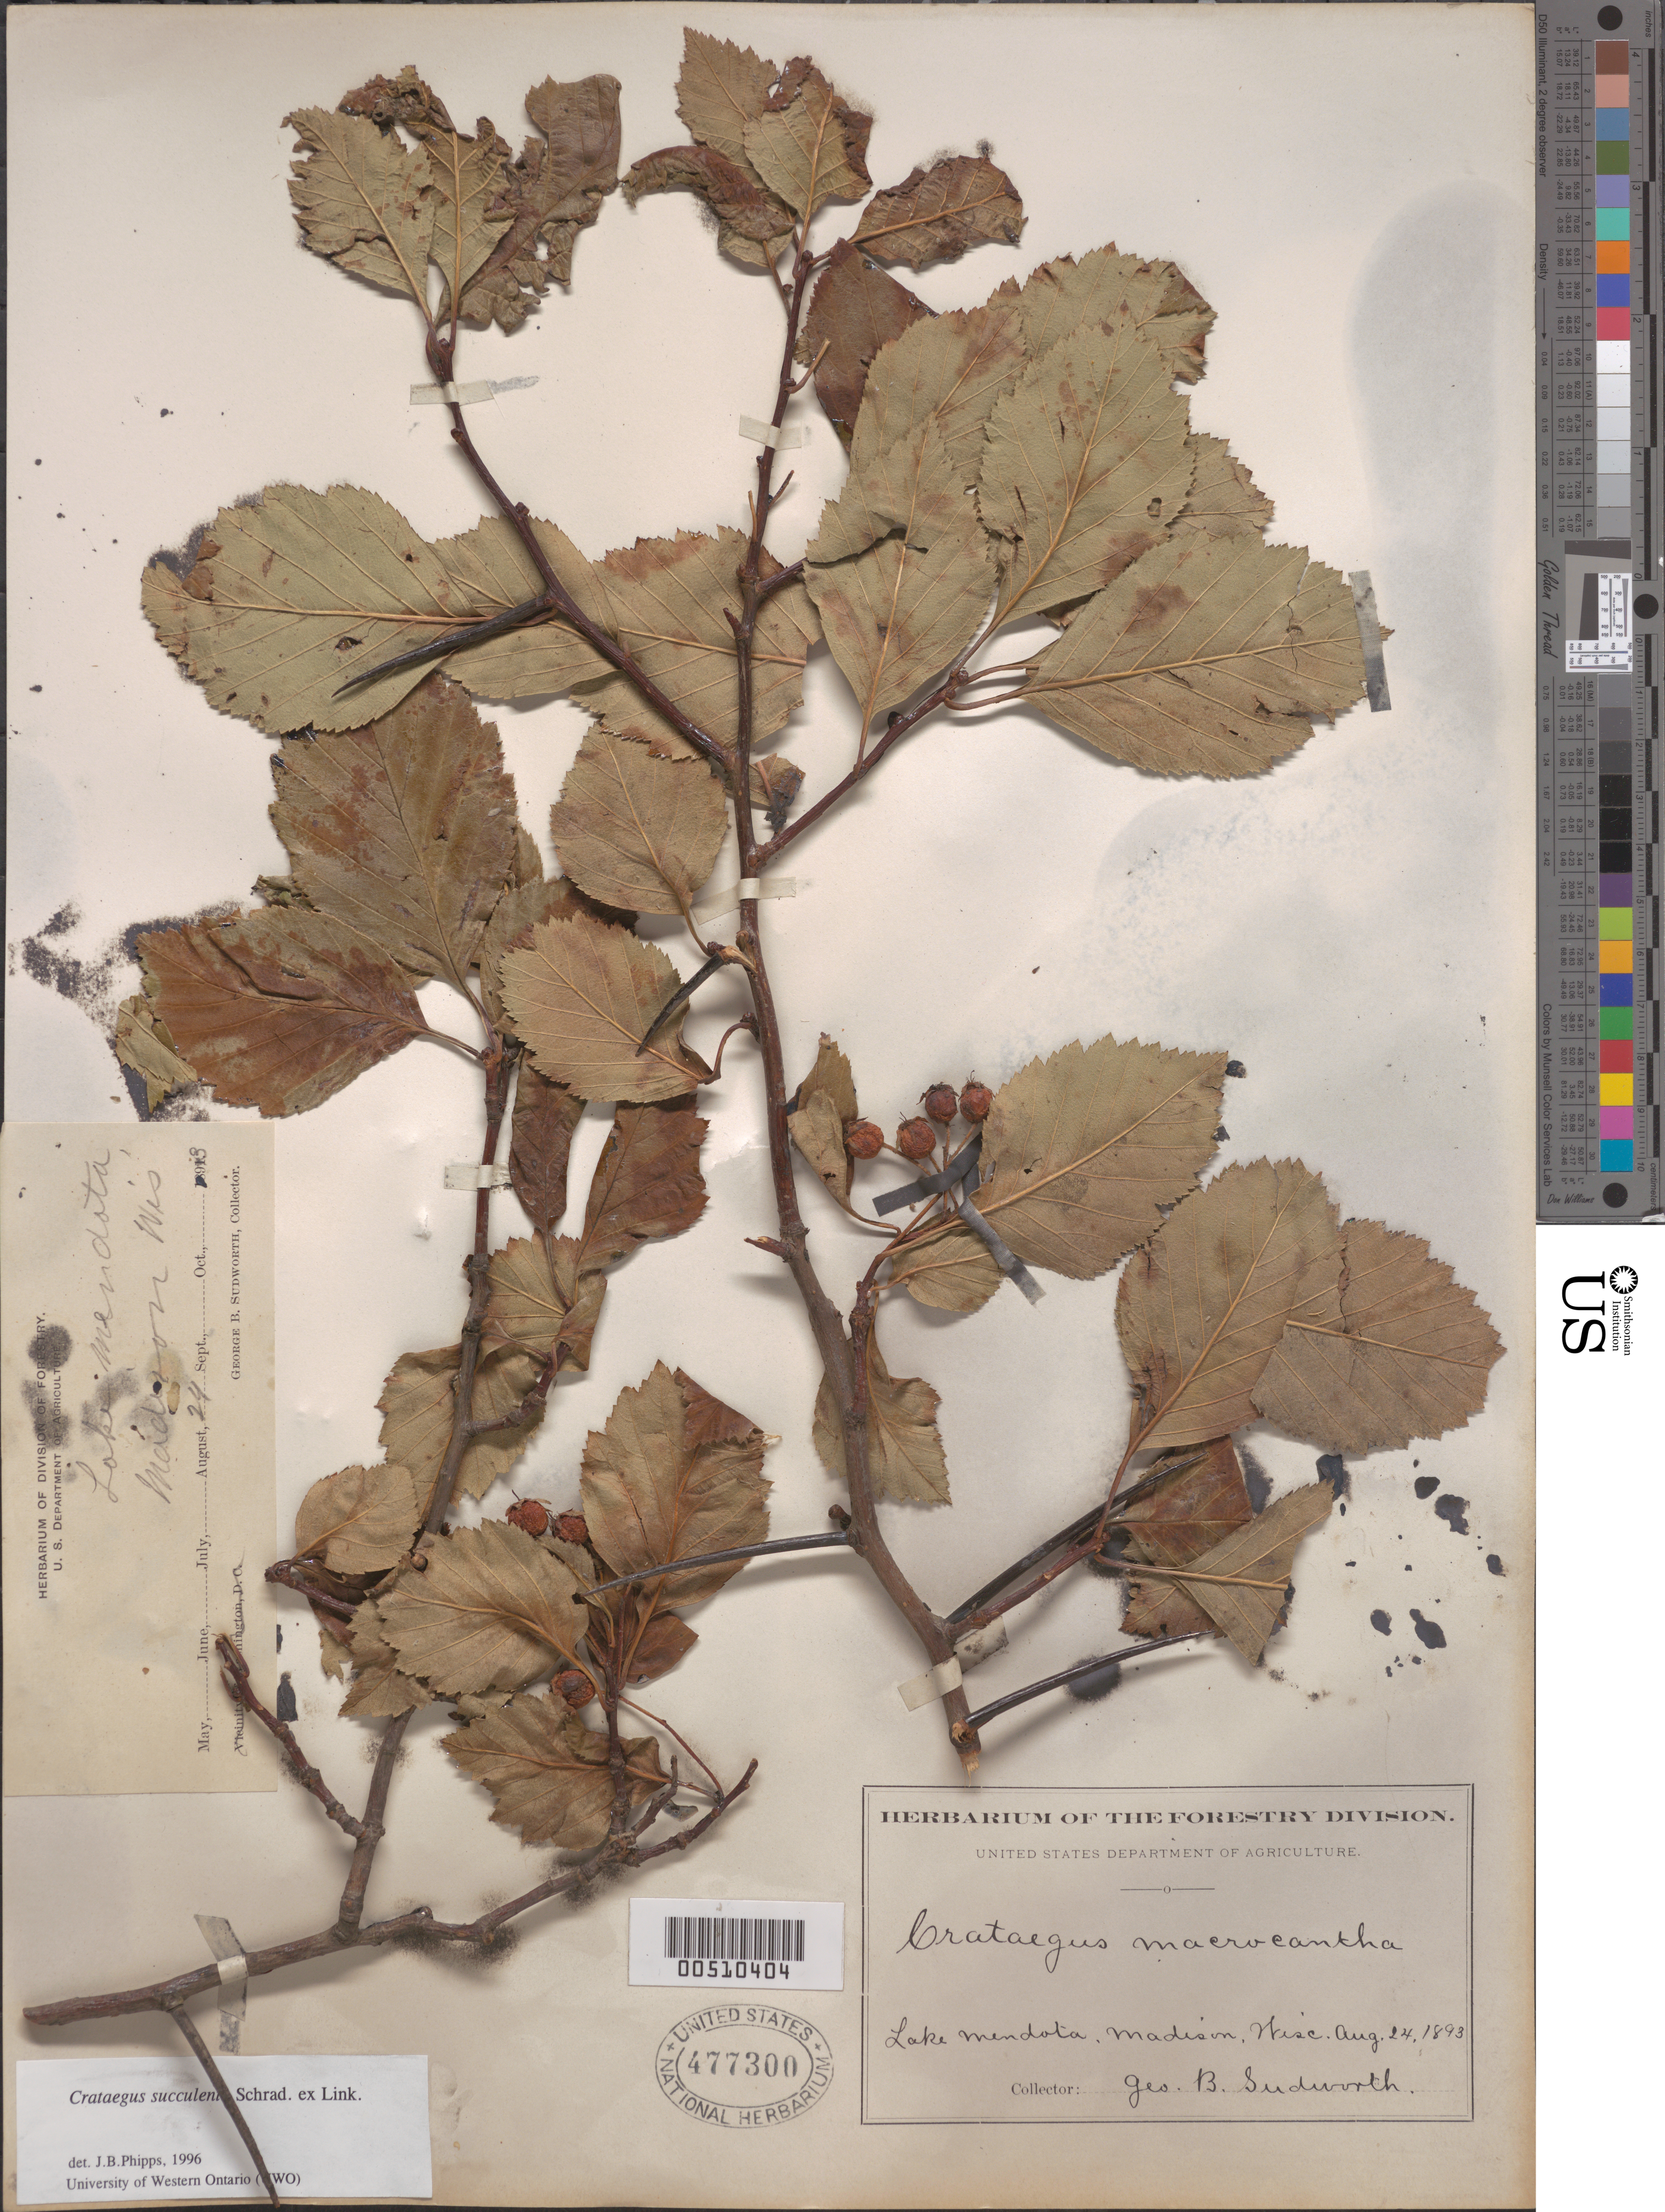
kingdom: Plantae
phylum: Tracheophyta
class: Magnoliopsida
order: Rosales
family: Rosaceae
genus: Crataegus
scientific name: Crataegus succulenta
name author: Schrad. ex Link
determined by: Phipps, James B., (UWO), University of Western Ontario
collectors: G. B. Sudworth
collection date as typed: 24 Aug 1893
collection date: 1893-08-24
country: United States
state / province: Wisconsin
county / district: Dane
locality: Lake Mendota, Madison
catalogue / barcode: US 477300